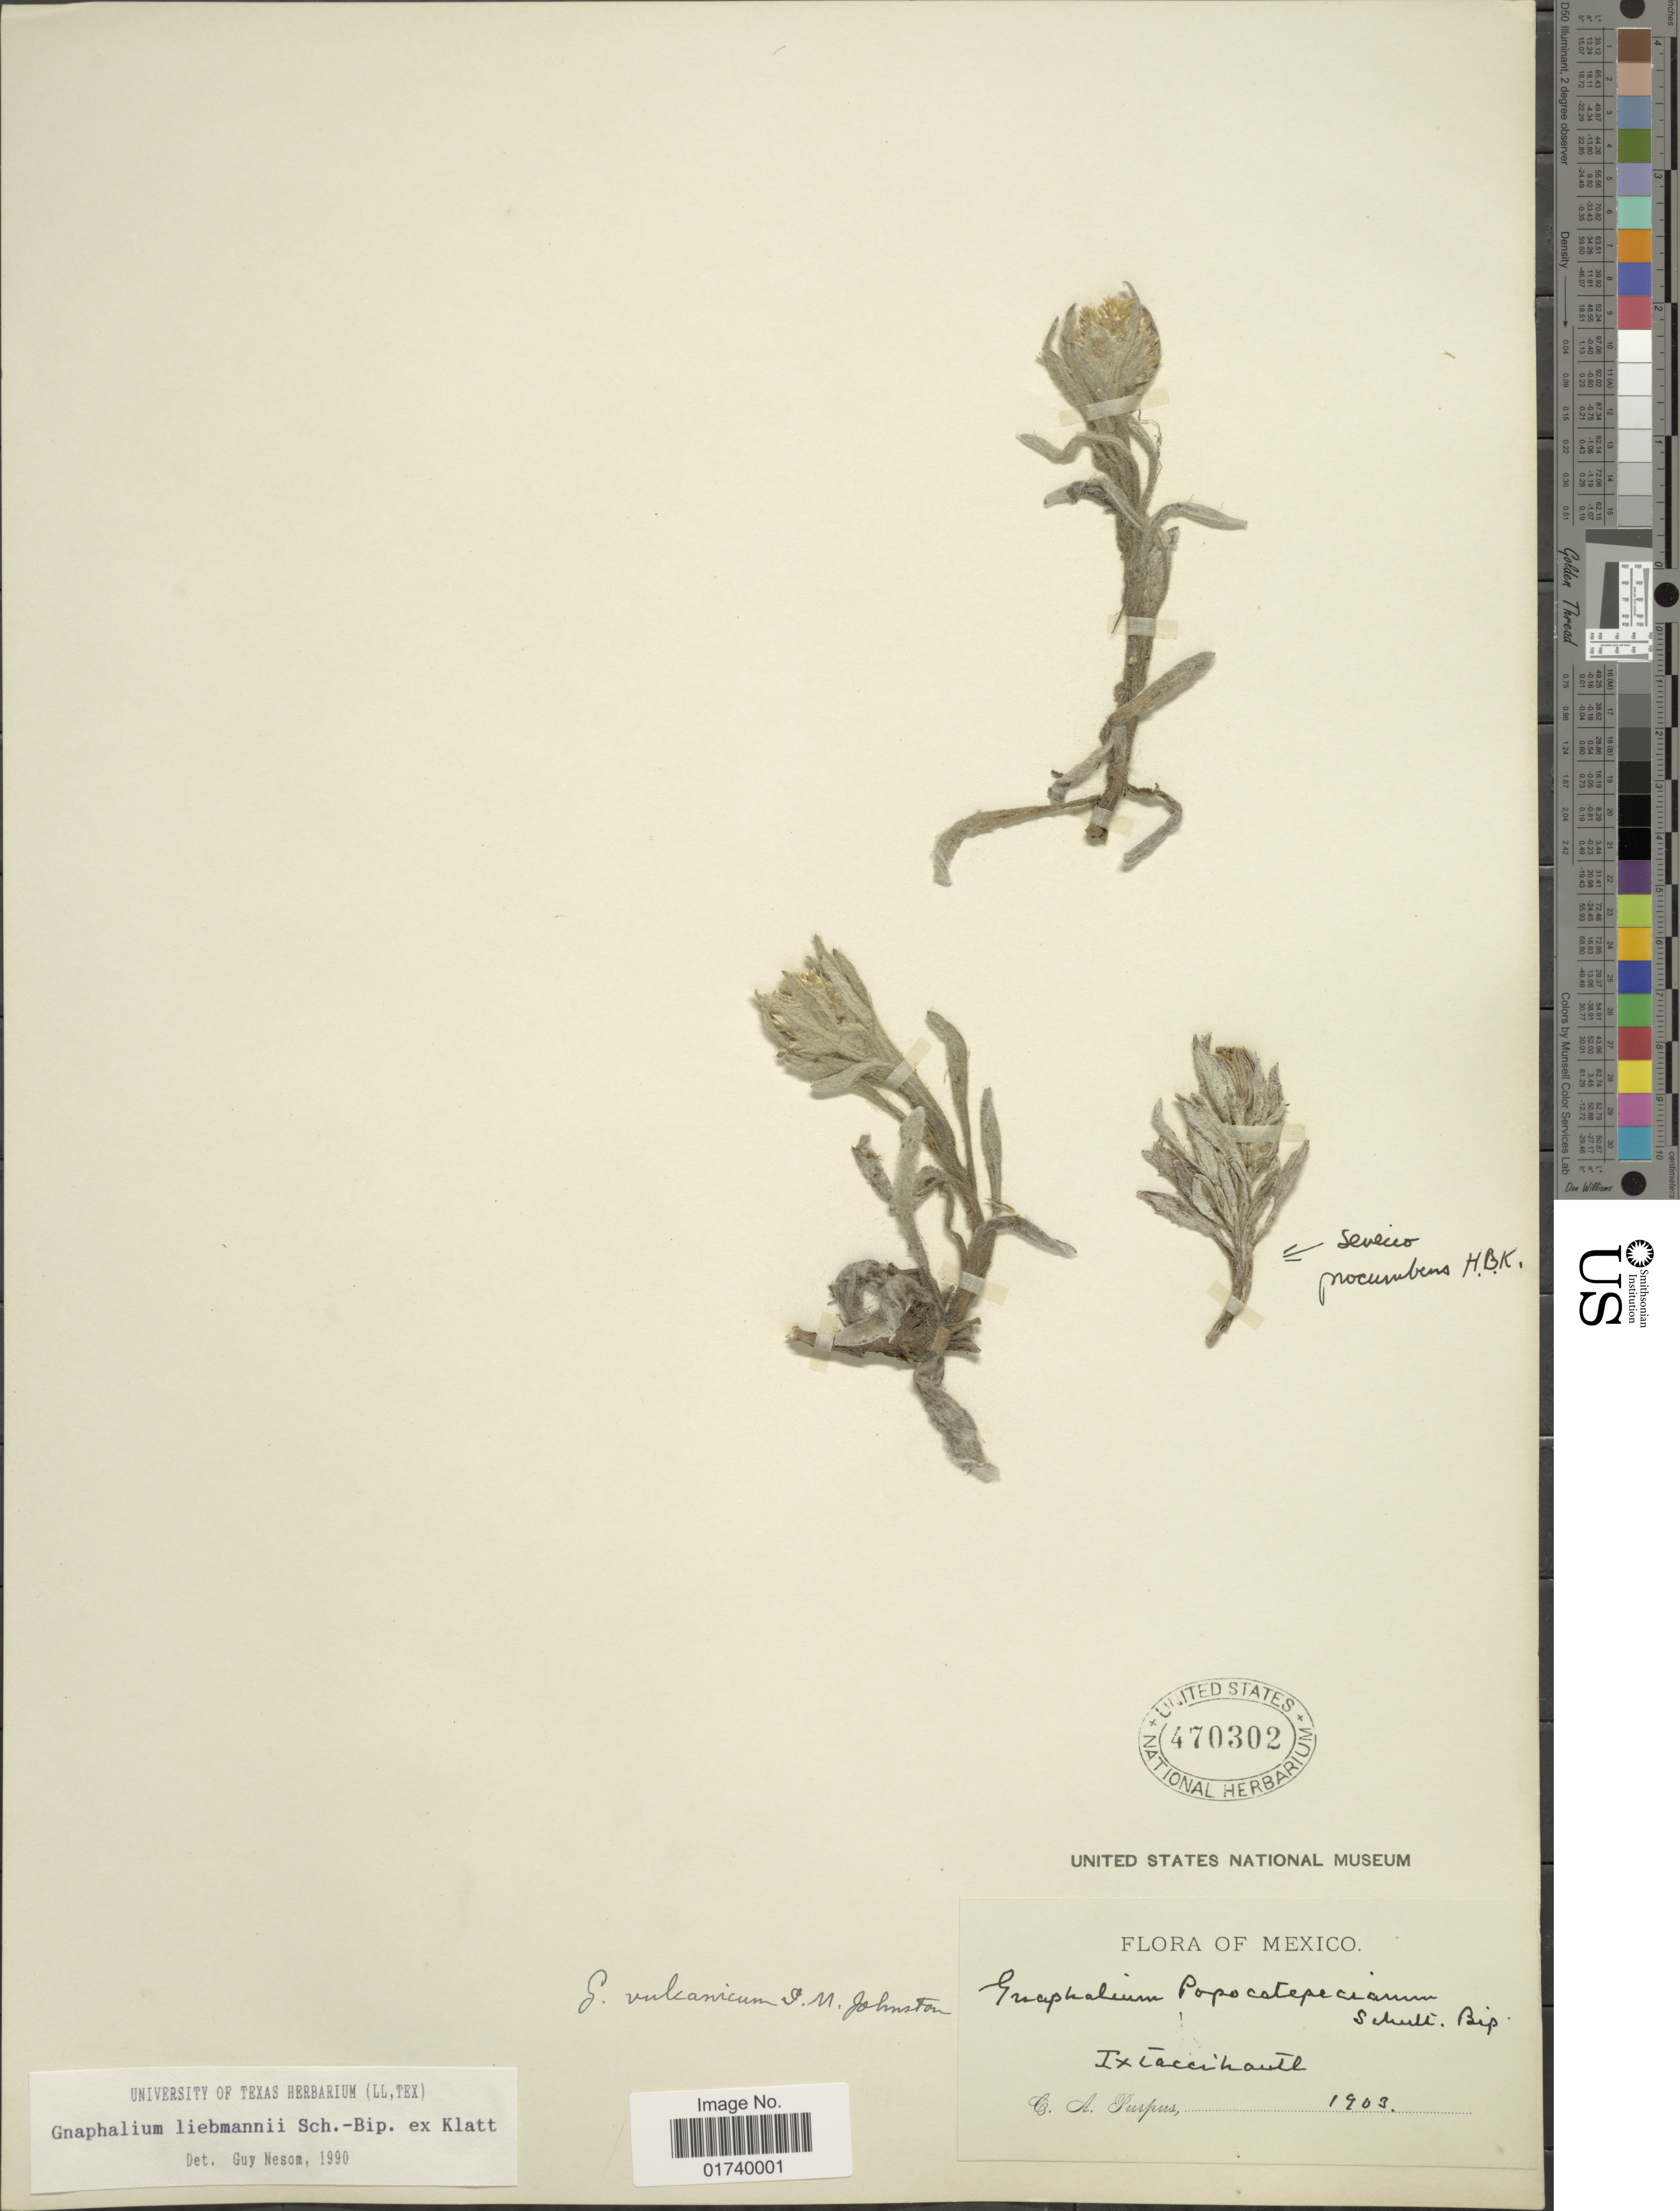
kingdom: Plantae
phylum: Tracheophyta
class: Magnoliopsida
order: Asterales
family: Asteraceae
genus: Pseudognaphalium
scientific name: Pseudognaphalium liebmannii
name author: (Sch. Bip. ex Klatt) Anderb.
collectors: C. A. Purpus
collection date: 1903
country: Mexico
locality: Ixtaccihaul.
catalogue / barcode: US 470302